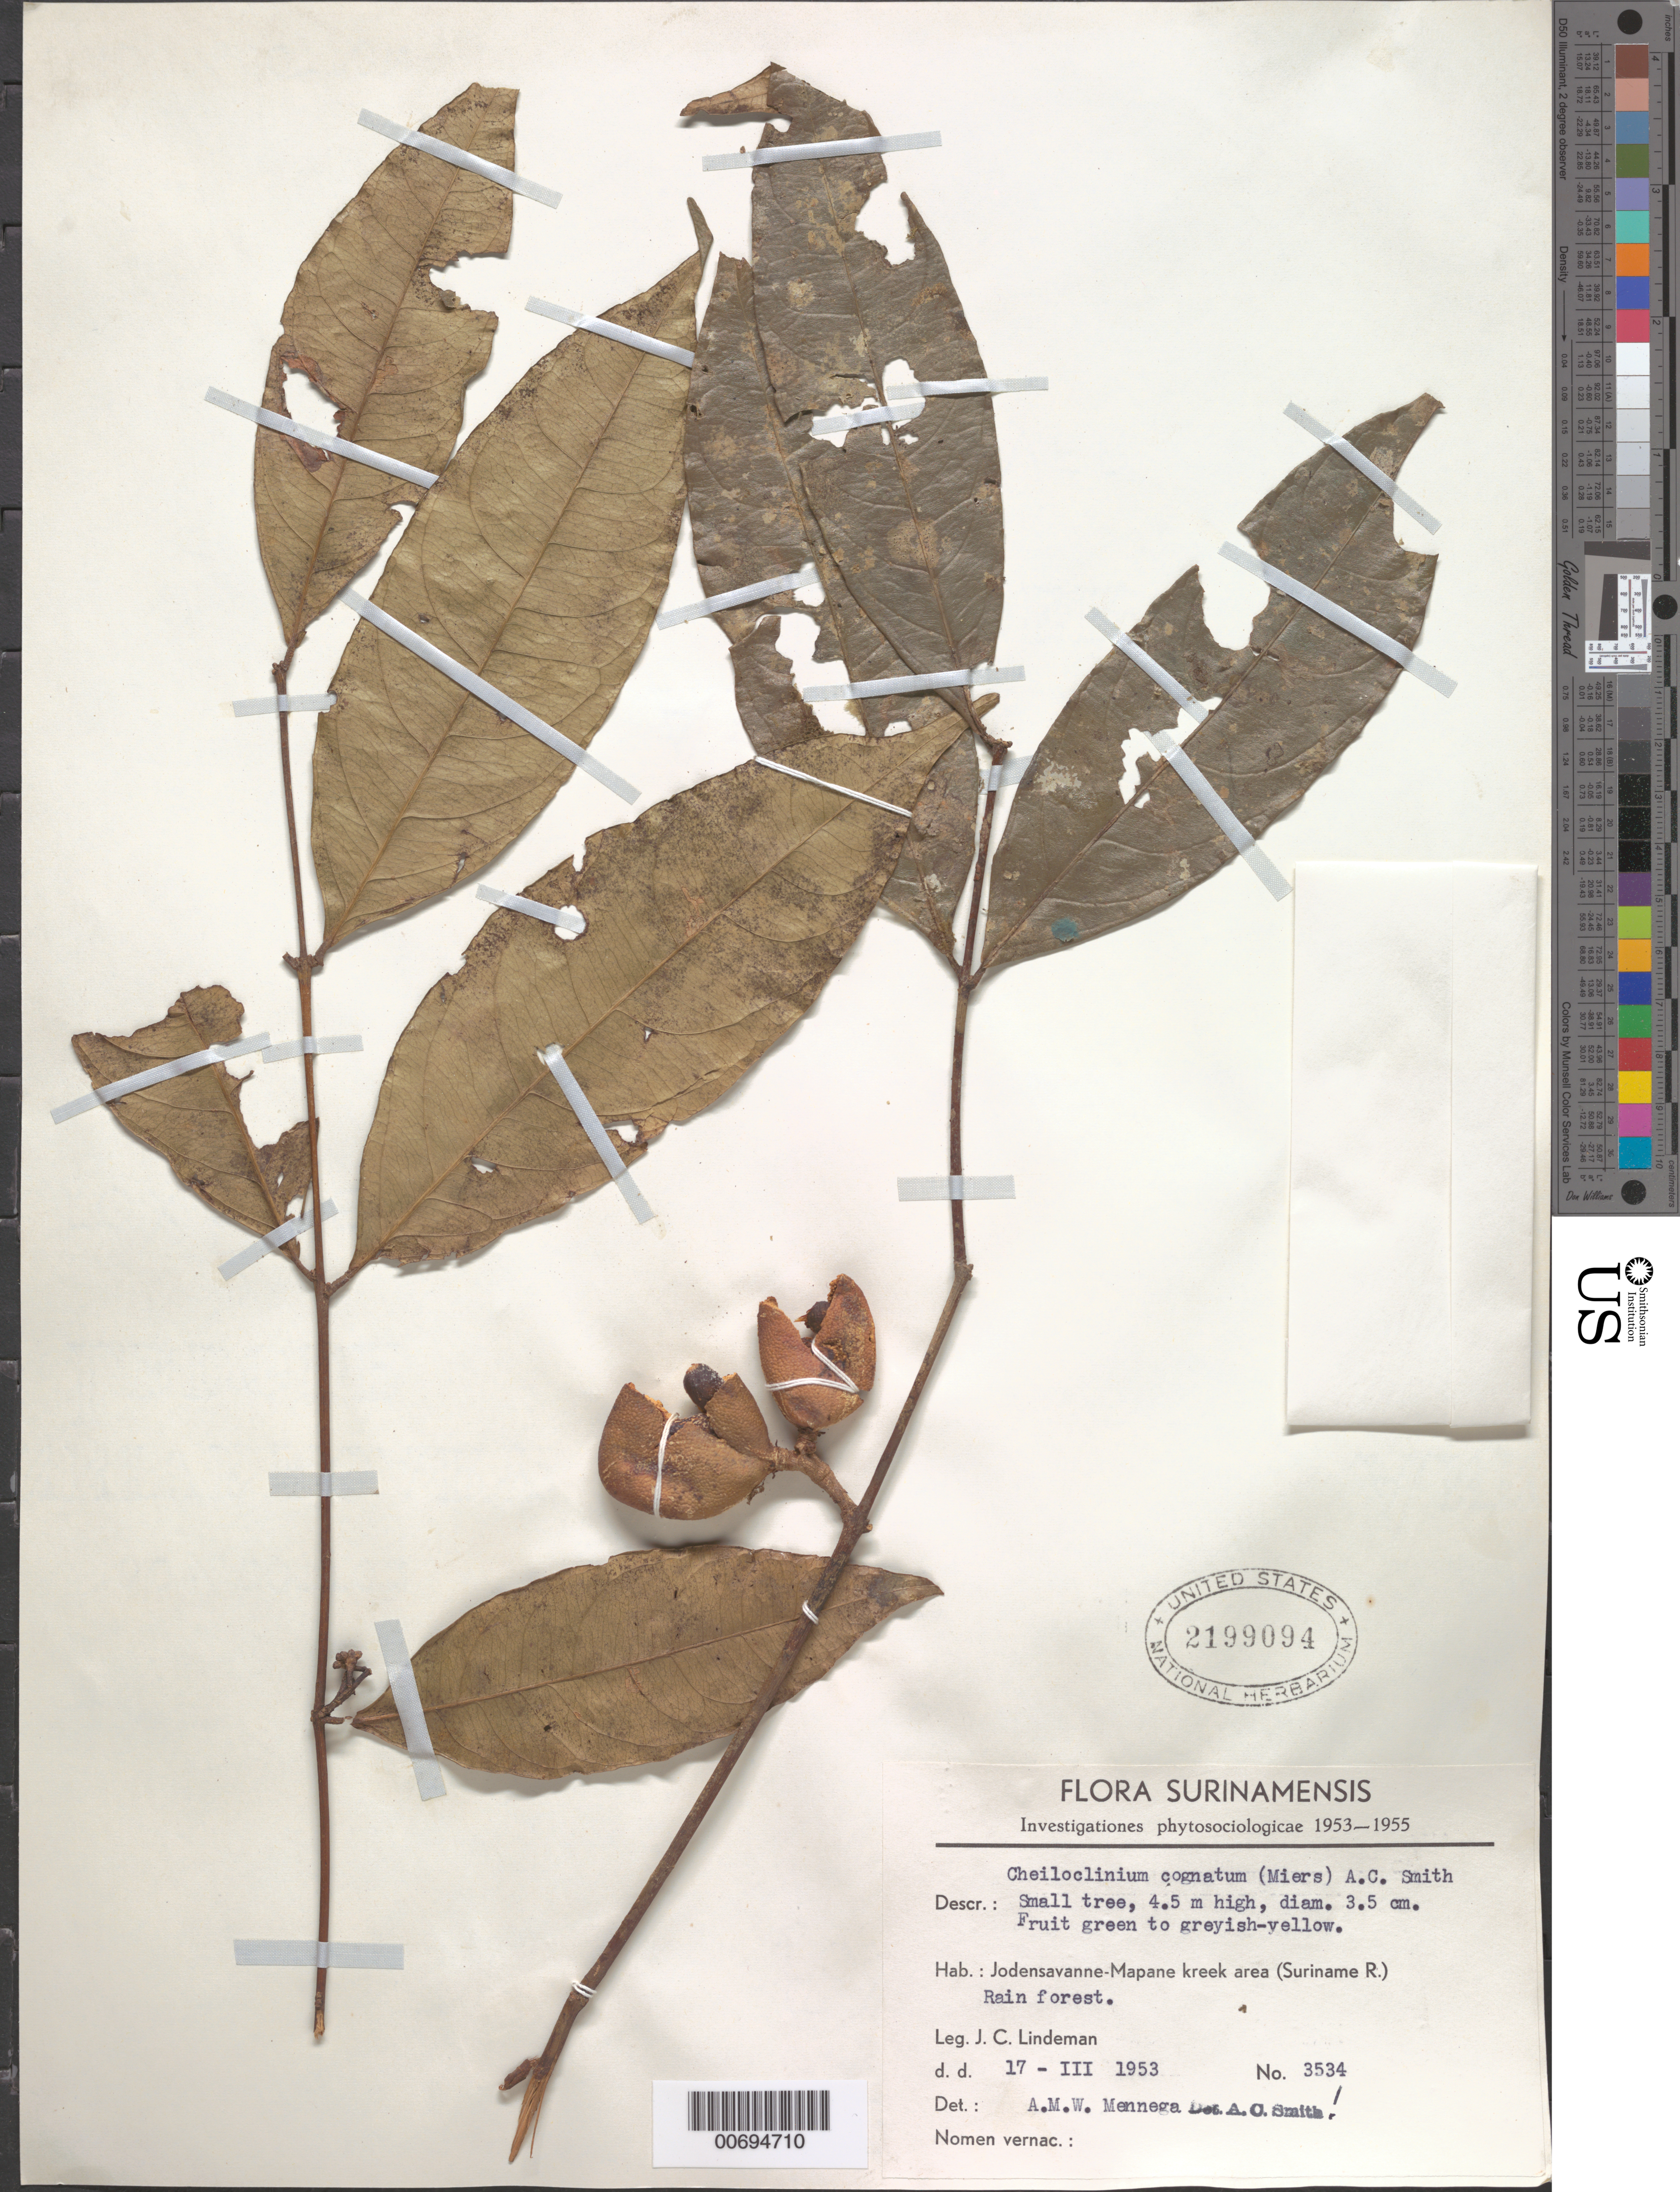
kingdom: Plantae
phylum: Tracheophyta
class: Magnoliopsida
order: Celastrales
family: Celastraceae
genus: Cheiloclinium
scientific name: Cheiloclinium cognatum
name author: (Miers) A.C. Sm.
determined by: Smith, A. C.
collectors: J. C. Lindeman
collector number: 3534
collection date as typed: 17-Mar-53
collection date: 1953-03-17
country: Suriname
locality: Jodensavanne-Mapane kreek area (Suriname River)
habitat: Rainforest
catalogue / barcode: US 2199094